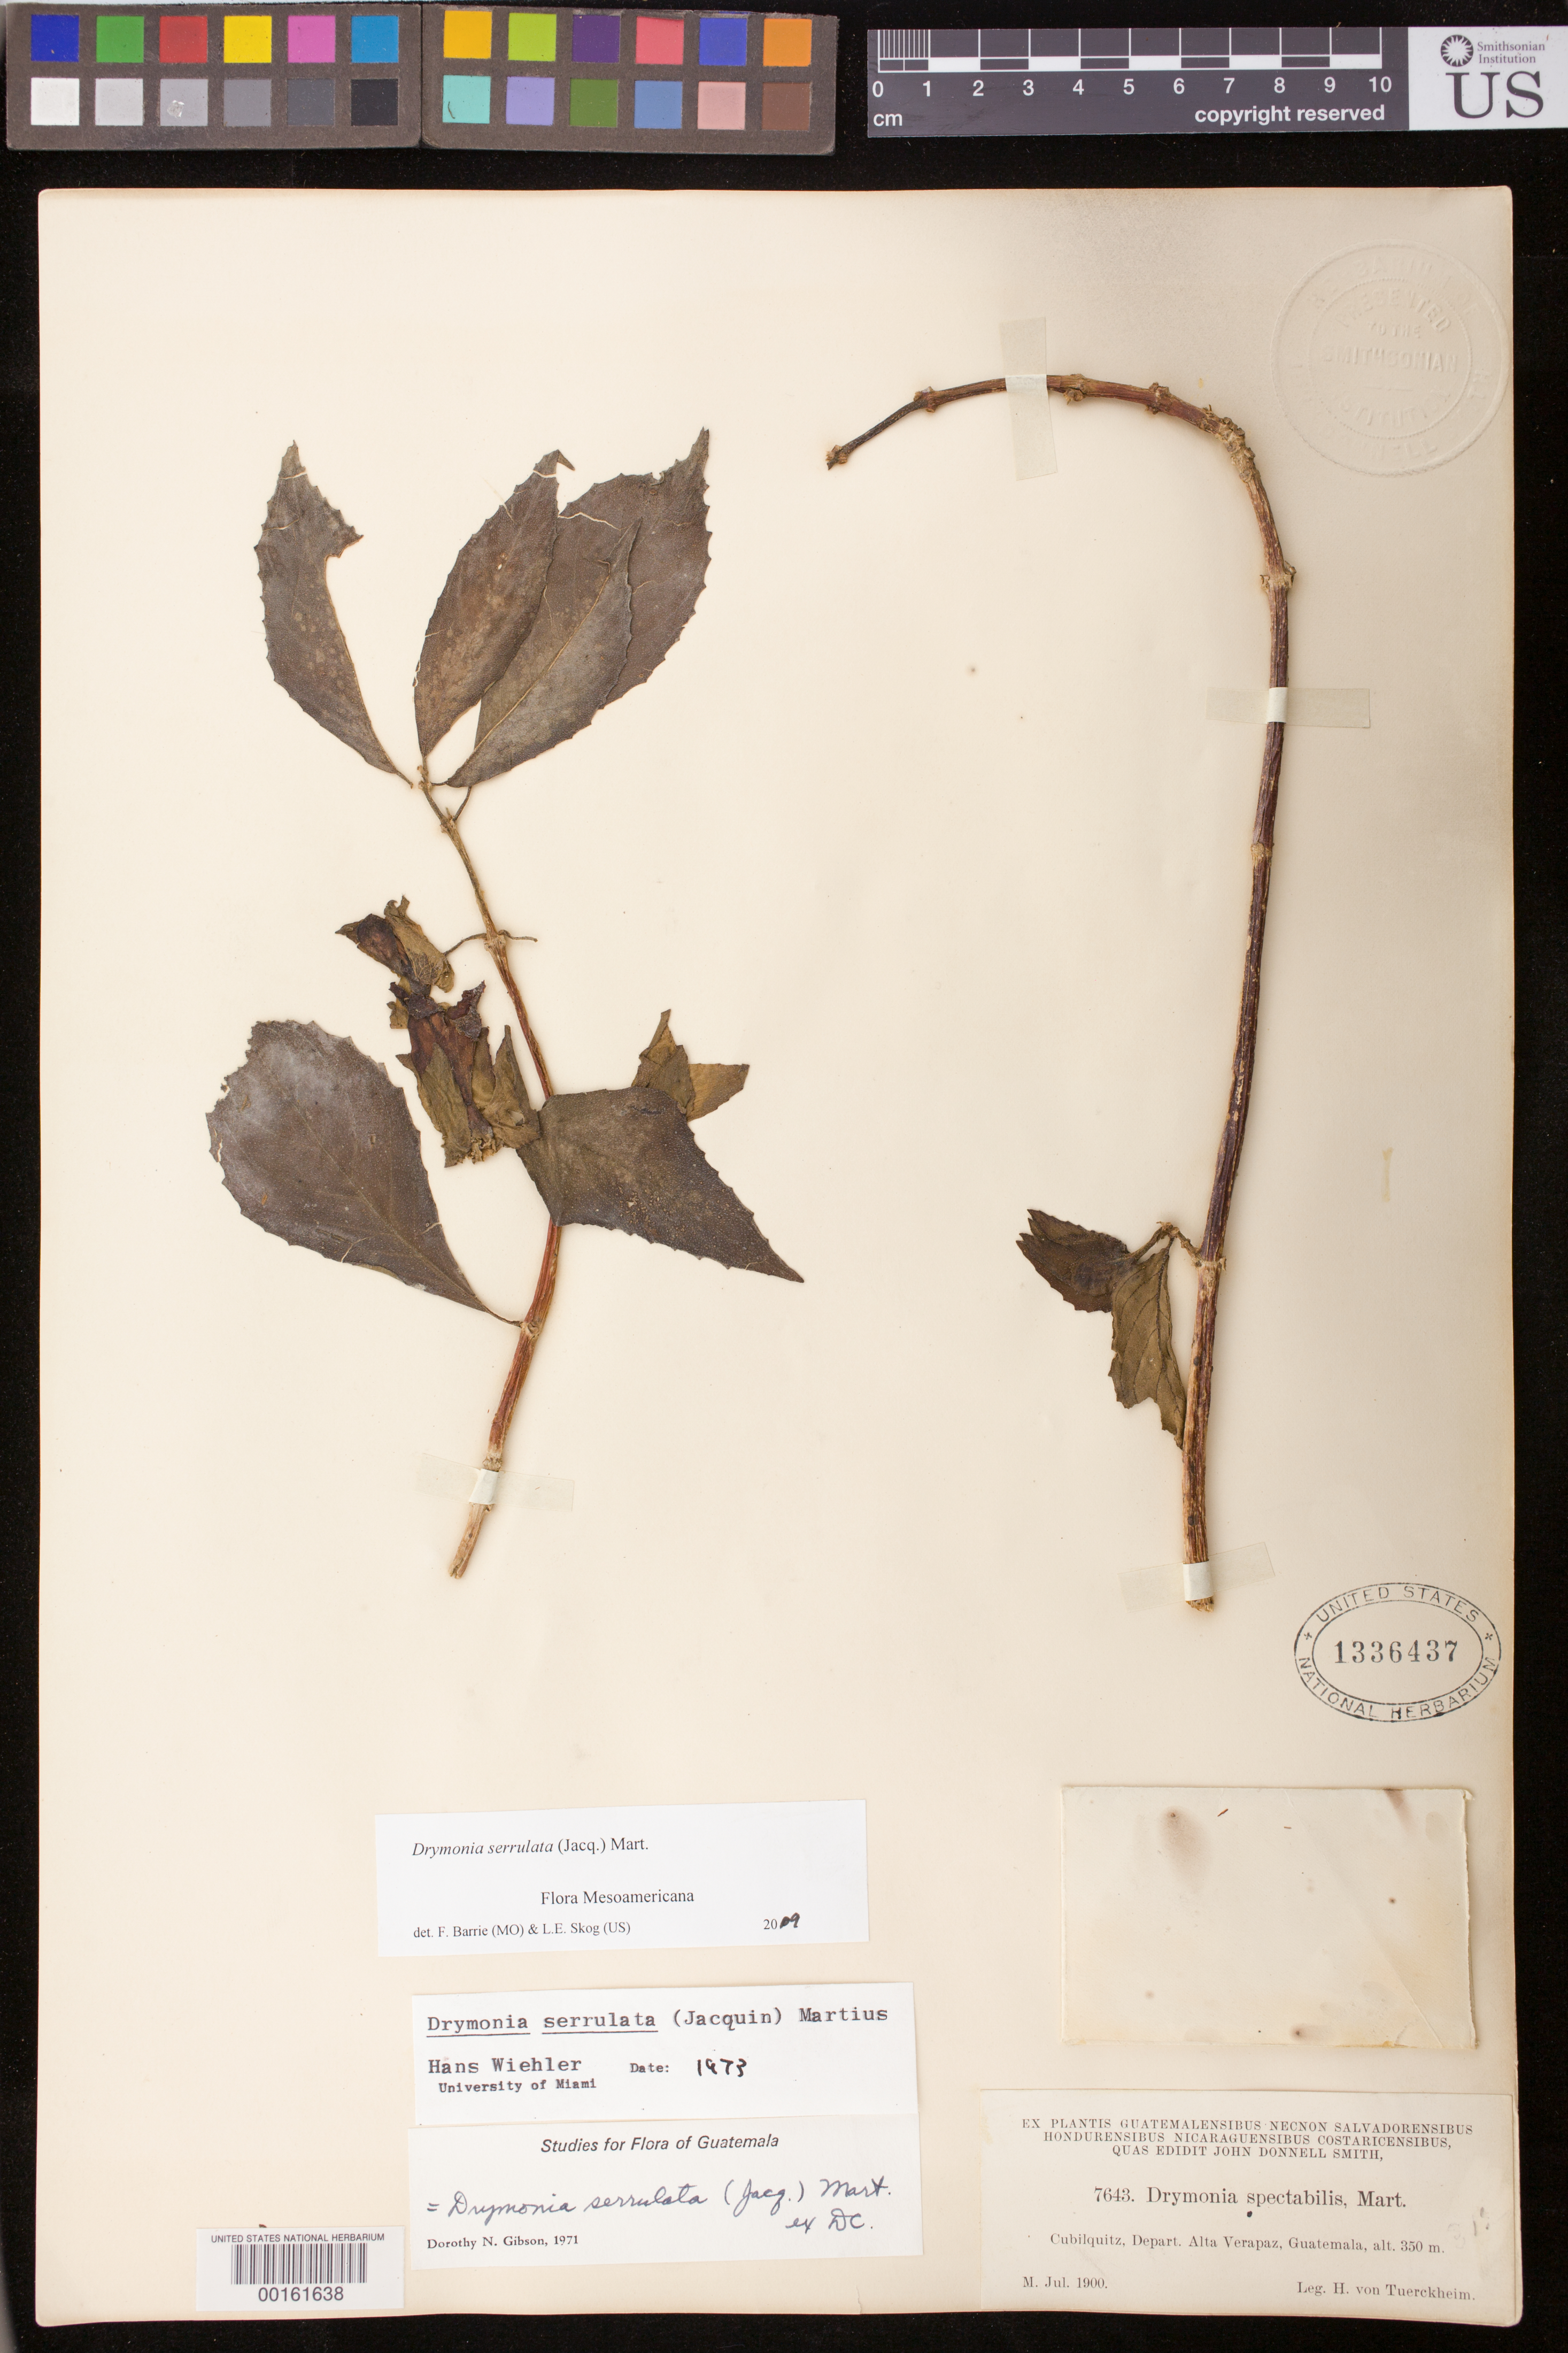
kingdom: Plantae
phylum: Tracheophyta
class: Magnoliopsida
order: Lamiales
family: Gesneriaceae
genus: Drymonia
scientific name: Drymonia serrulata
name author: (Jacq.) Mart.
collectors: H. von Türckheim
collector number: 7643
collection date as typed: Jul 1900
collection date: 1900-07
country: Guatemala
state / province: Alta Verapaz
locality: Cubilquitz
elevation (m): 350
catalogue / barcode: US 1336437